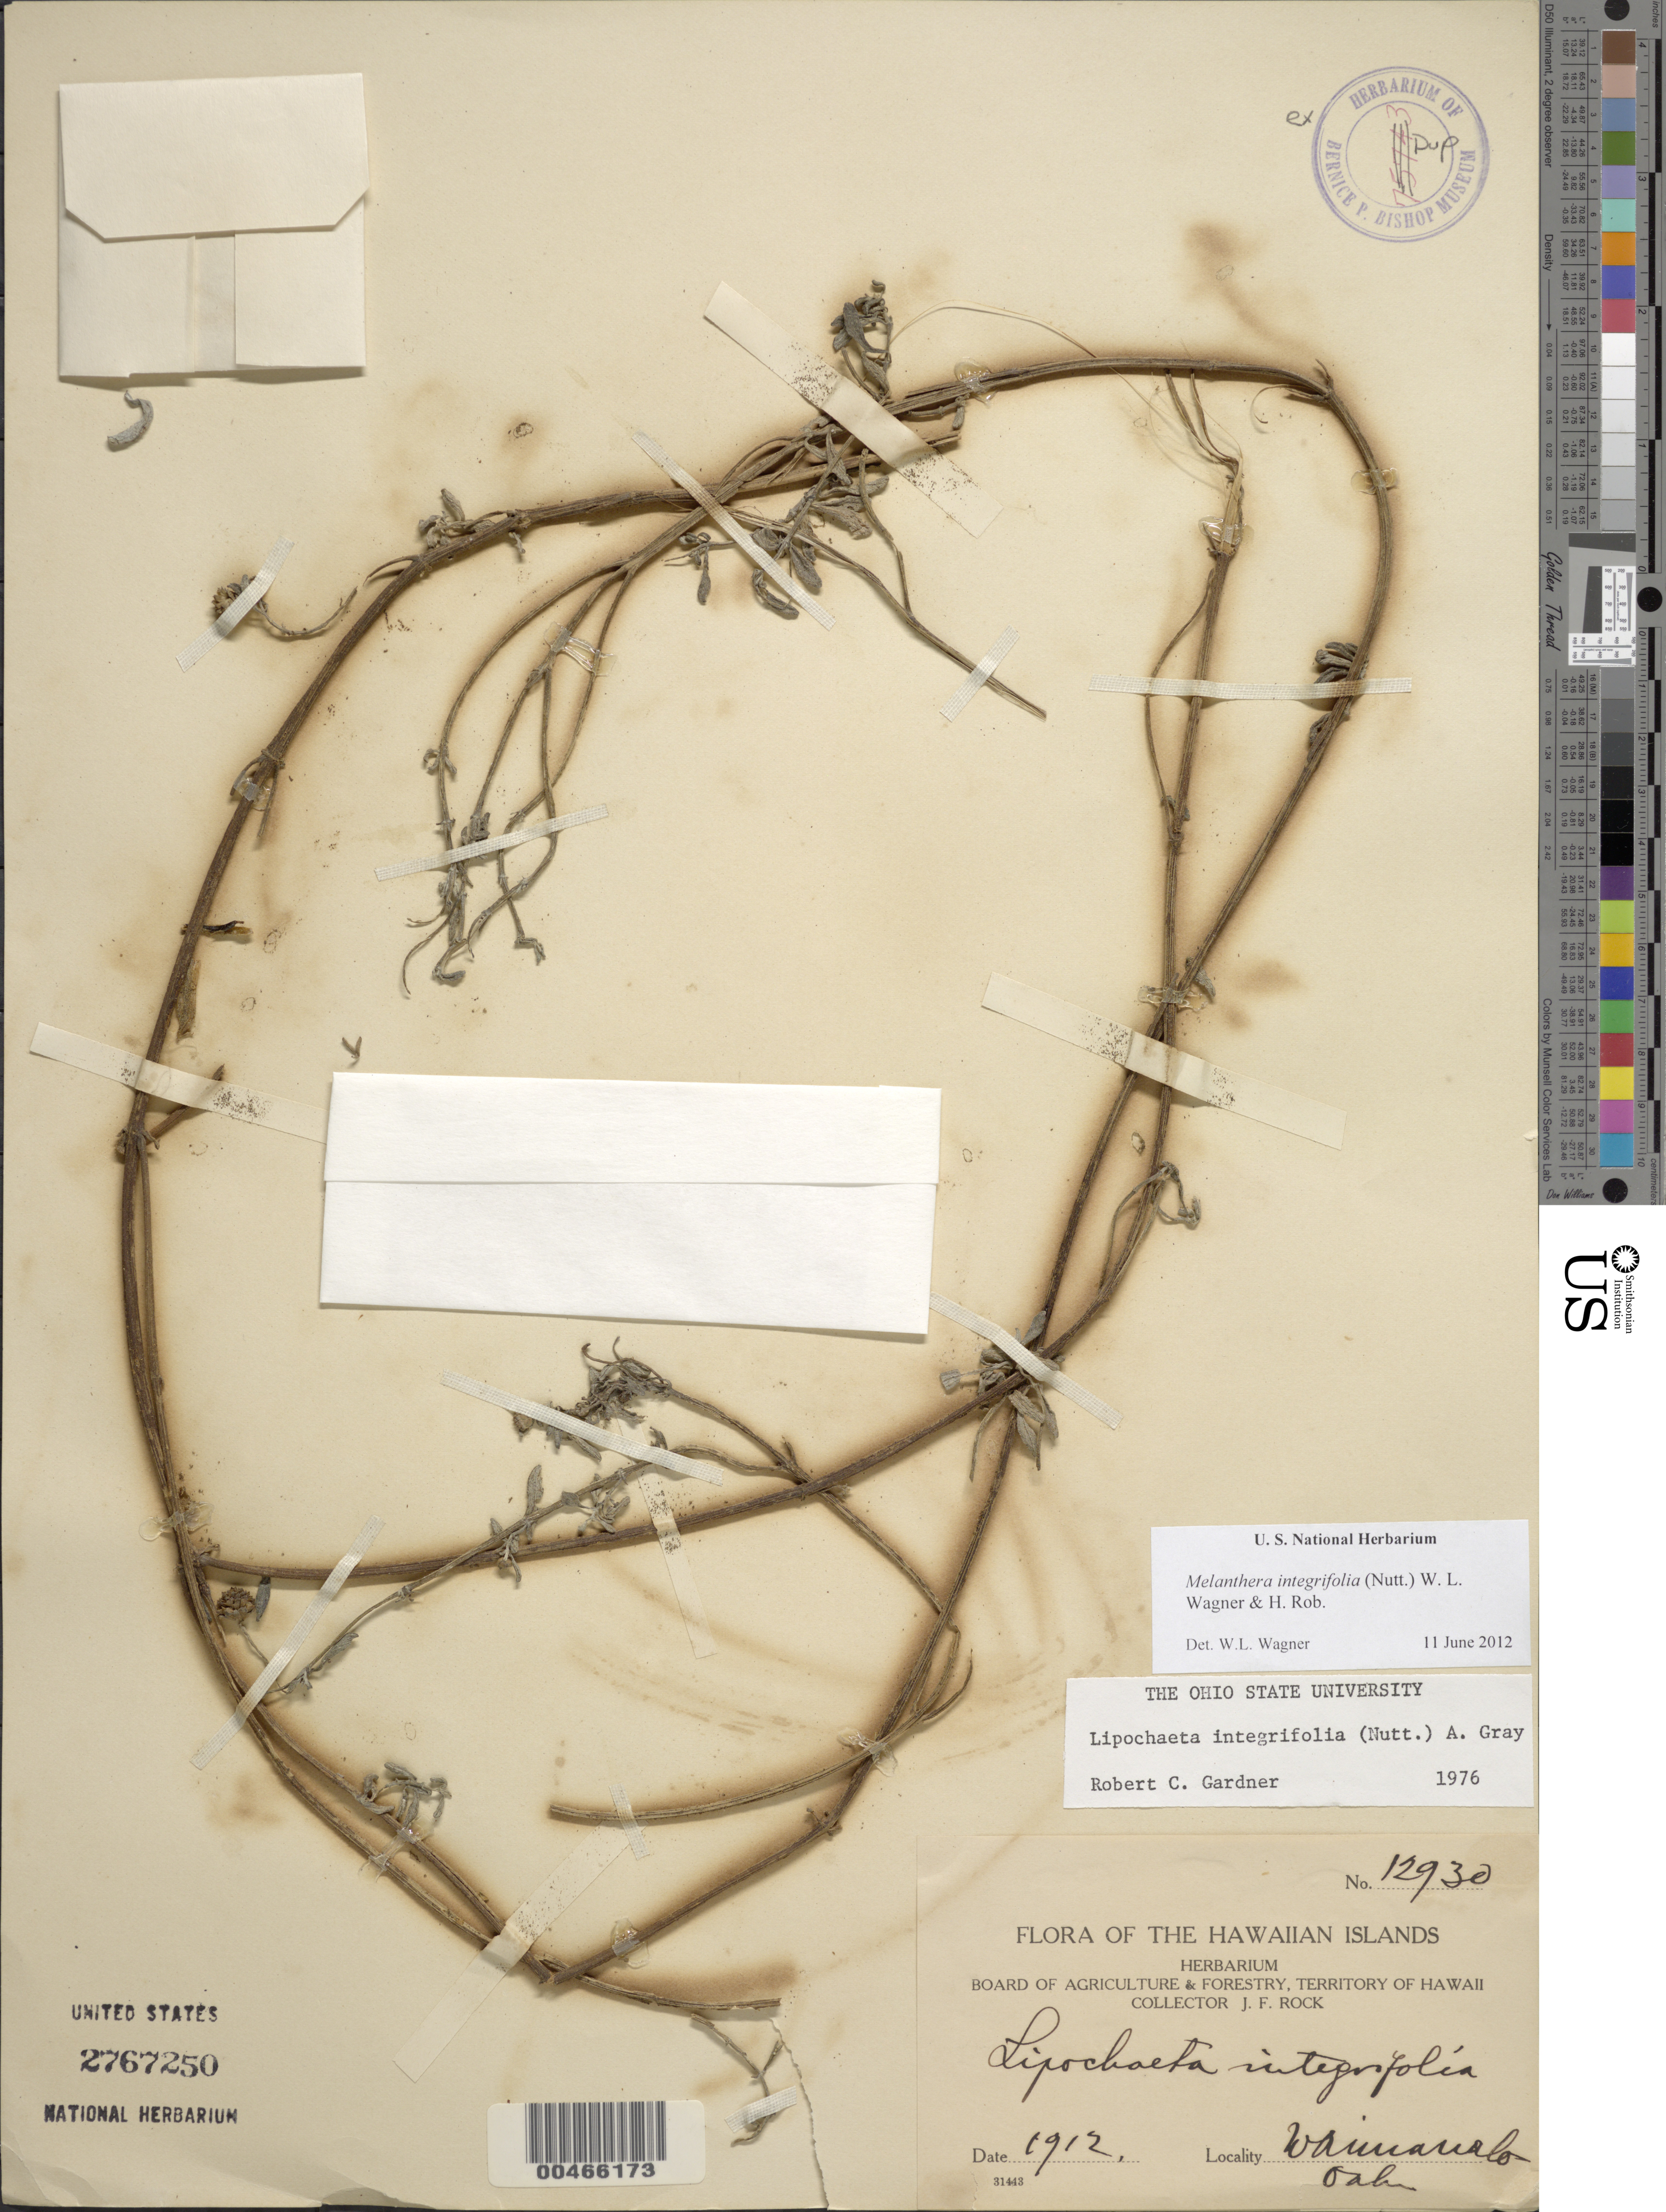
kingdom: Plantae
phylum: Tracheophyta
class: Magnoliopsida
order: Asterales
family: Asteraceae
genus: Wollastonia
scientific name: Wollastonia integrifolia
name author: (Nutt.) Orchard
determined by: Wagner, W. L., (BOT), Smithsonian Institution - National Museum of Natural History (UNITED STATES)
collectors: J. F. Rock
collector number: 12930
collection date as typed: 1912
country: United States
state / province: Hawaii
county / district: Honolulu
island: Oahu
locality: Waimaualo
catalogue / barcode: US 2767250